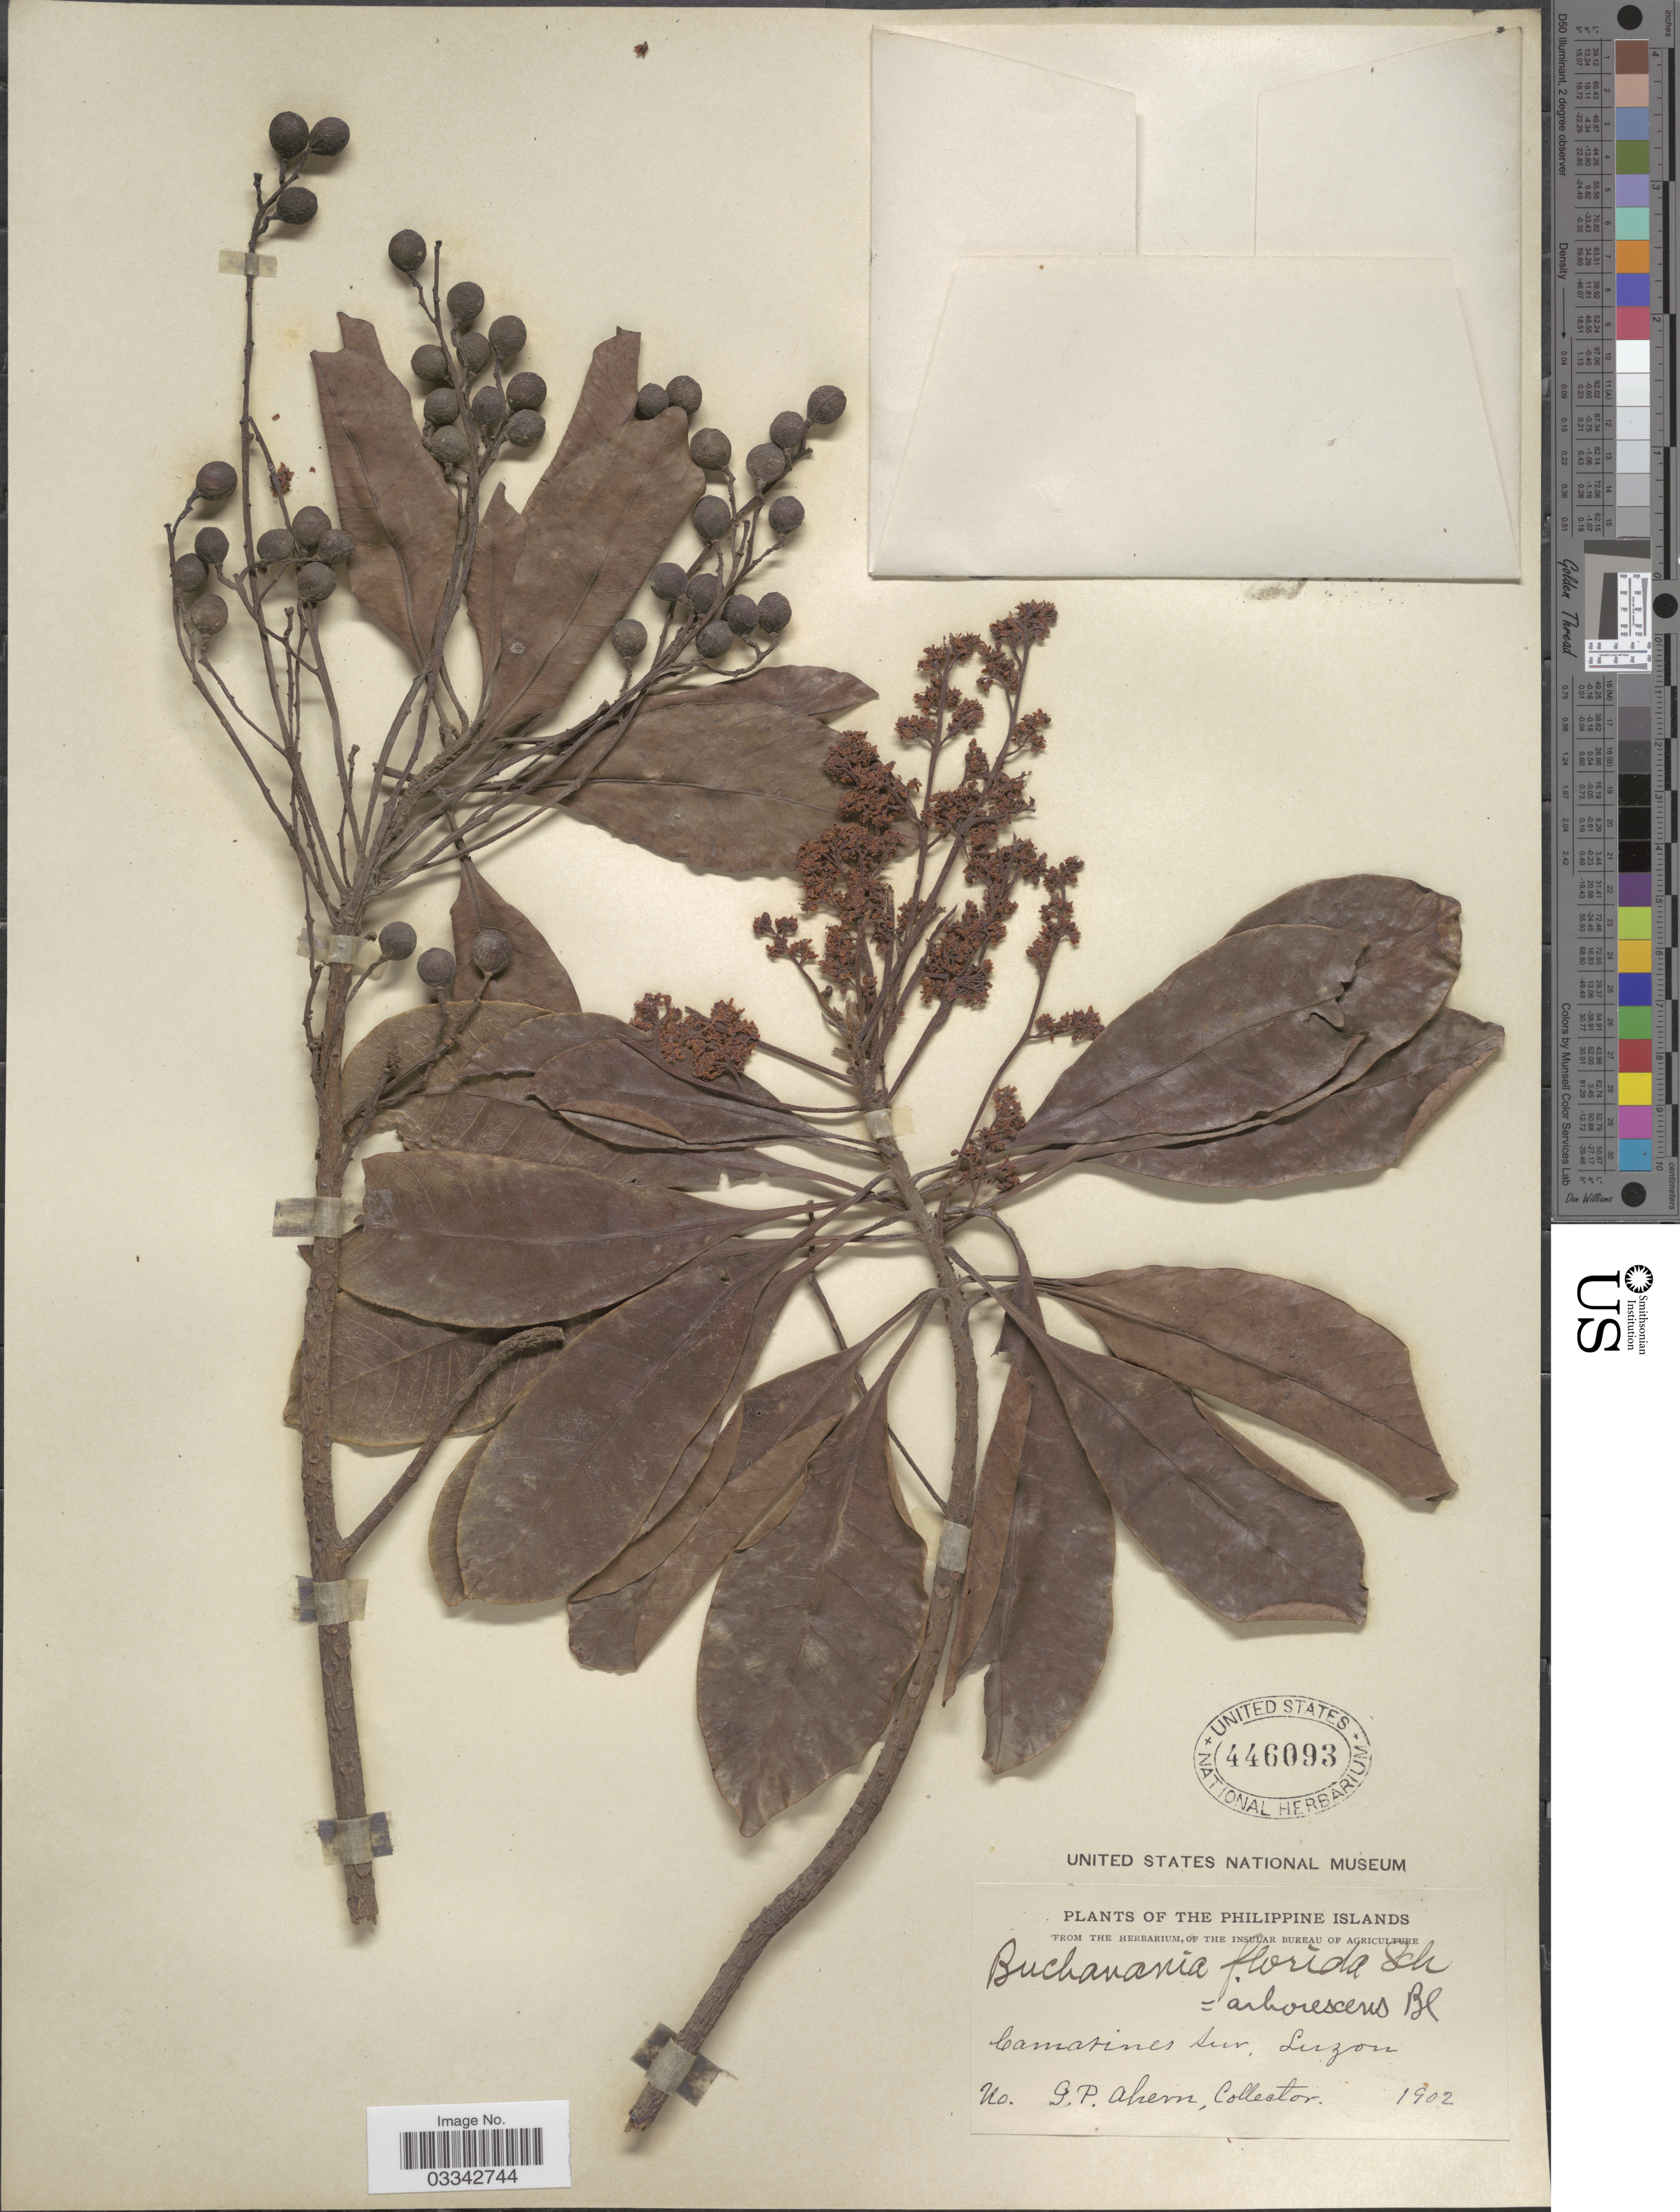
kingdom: Plantae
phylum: Tracheophyta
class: Magnoliopsida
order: Sapindales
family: Anacardiaceae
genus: Buchanania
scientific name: Buchanania arborescens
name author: (Blume) Blume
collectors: G. Ahern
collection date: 1902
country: Philippines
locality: The Philippine Islands. Camarines Sur, Luzon.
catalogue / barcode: US 446093